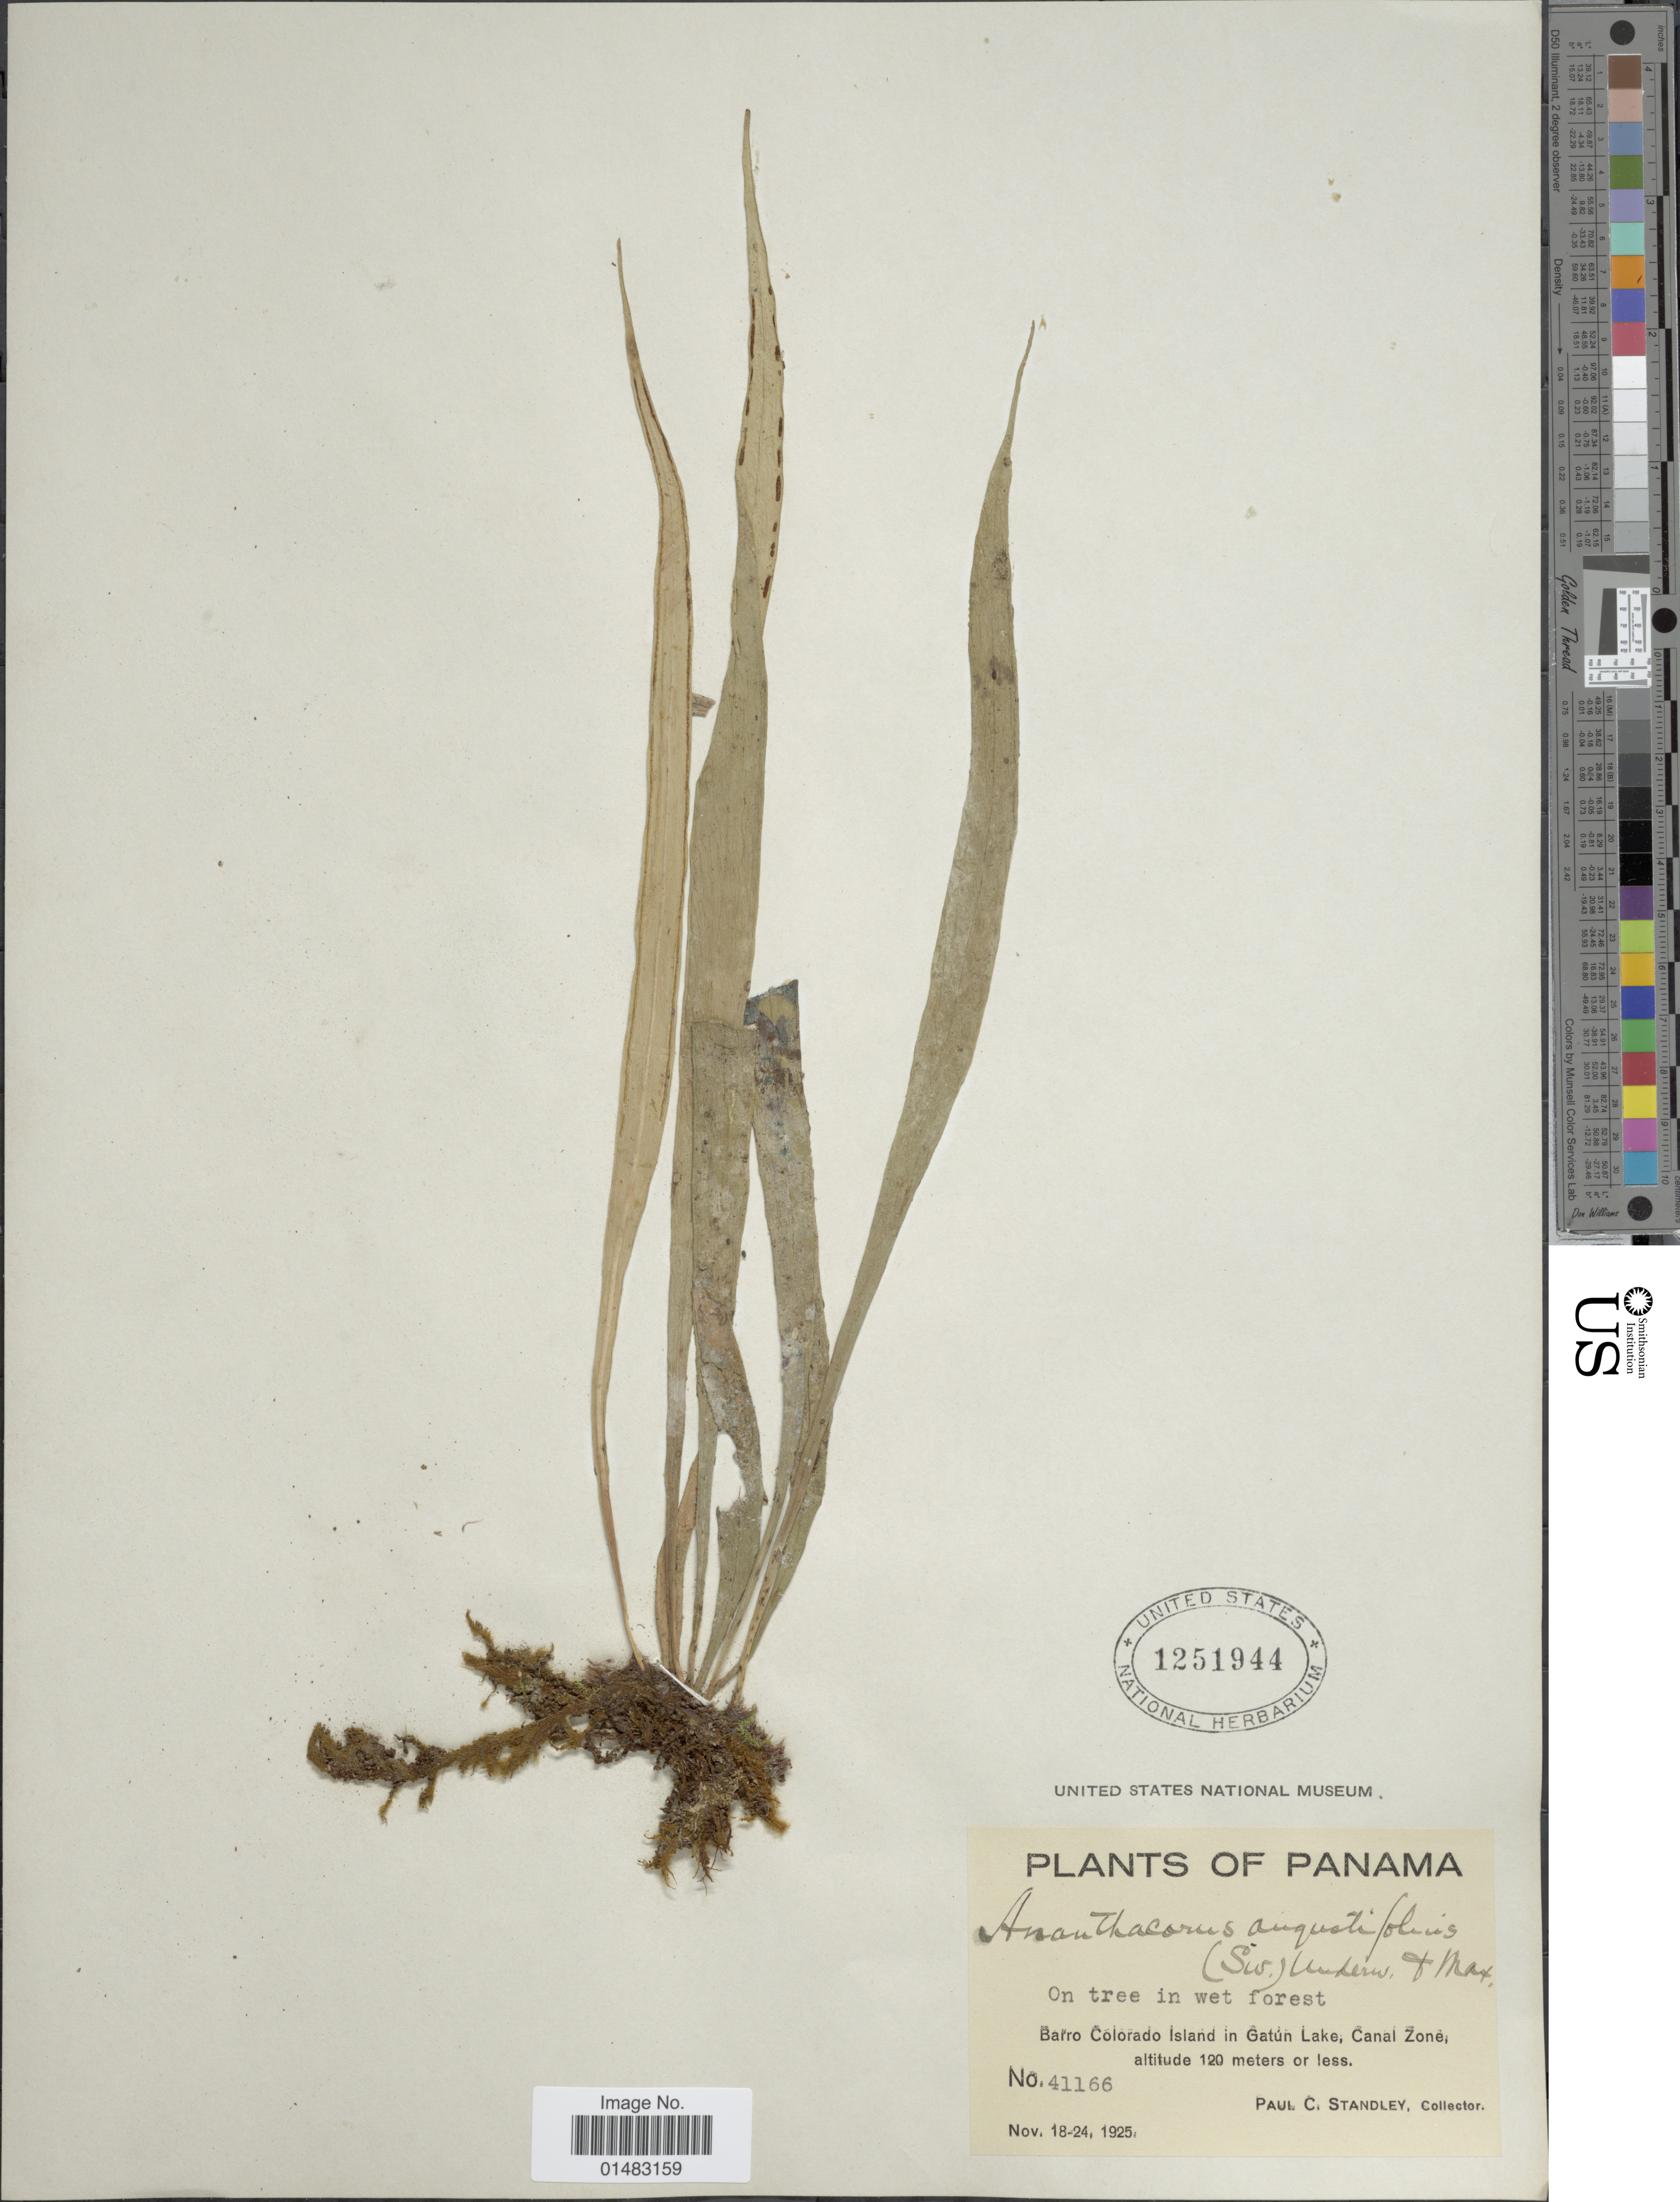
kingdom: Plantae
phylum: Tracheophyta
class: Polypodiopsida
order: Polypodiales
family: Pteridaceae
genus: Ananthacorus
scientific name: Ananthacorus angustifolius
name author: (Sw.) Underw. & Maxon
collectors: P. C. Standley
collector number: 41166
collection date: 1925-11-18/1925-11-24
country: Panama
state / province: Panamá Oeste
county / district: Canal Zone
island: Barro Colorado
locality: Barro Colorado Island, Gatún Lake, Canal Zone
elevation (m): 120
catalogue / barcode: US 1251944